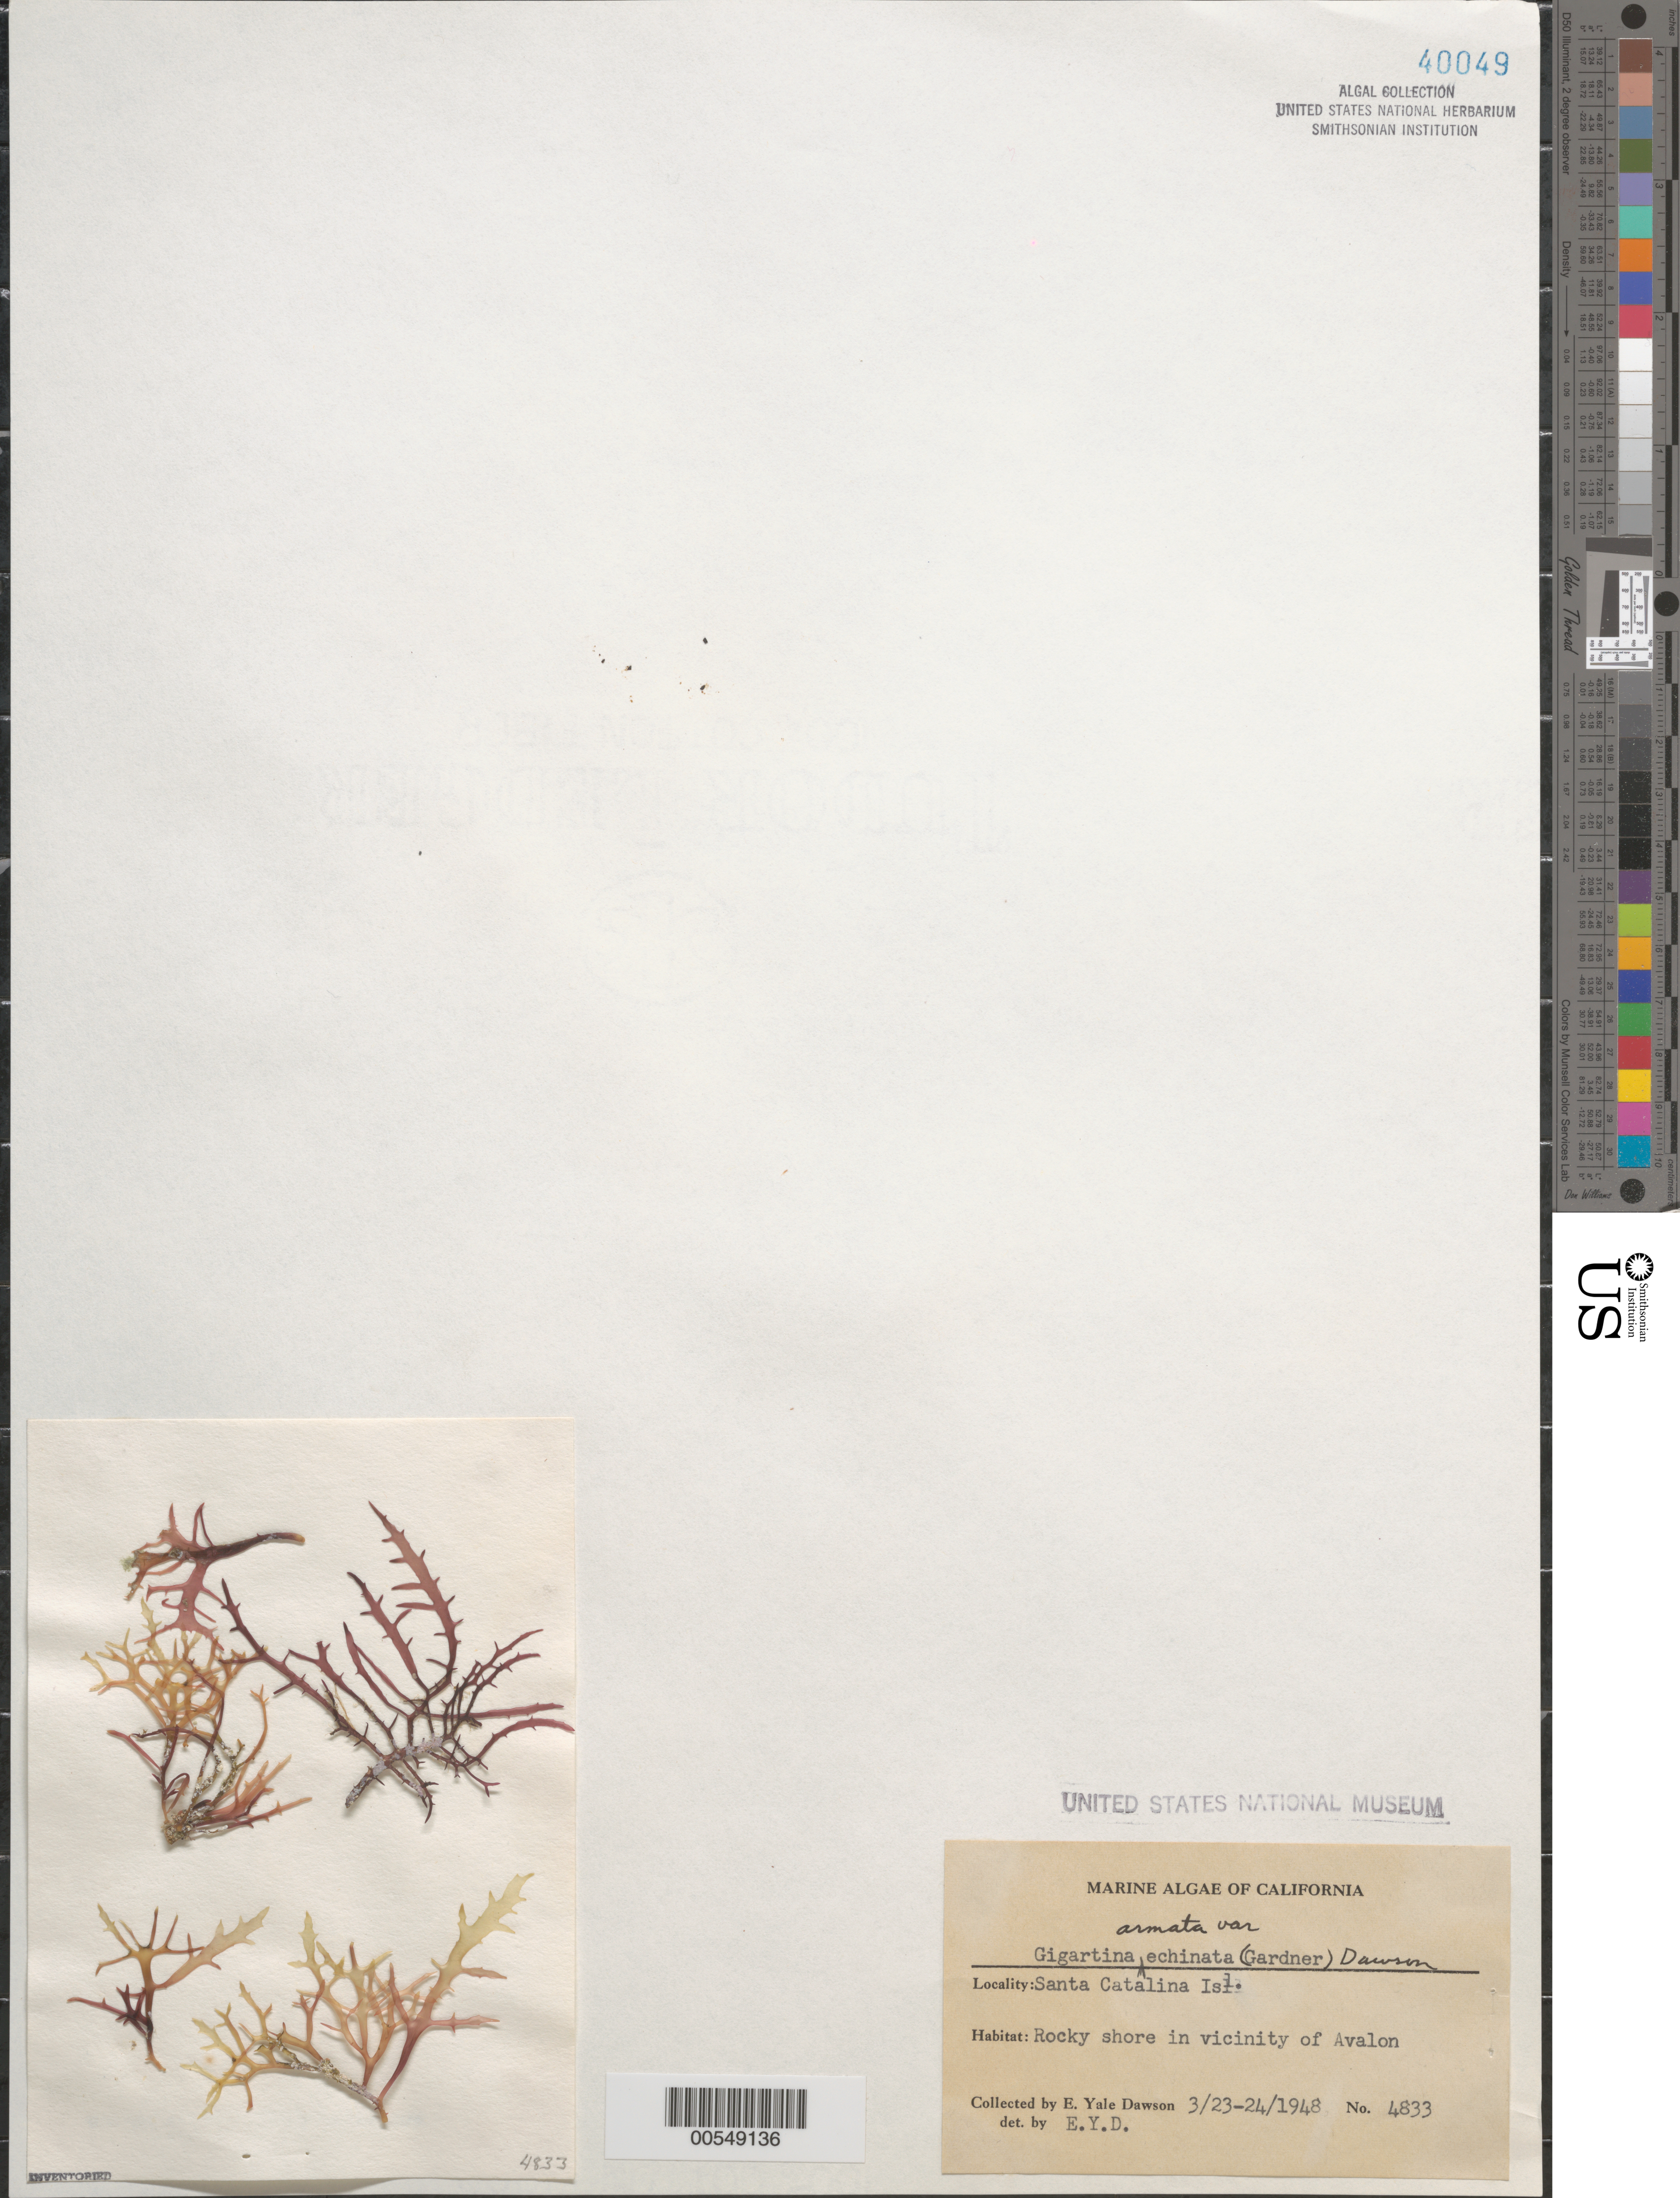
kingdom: Plantae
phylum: Rhodophyta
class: Florideophyceae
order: Gigartinales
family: Gigartinaceae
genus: Chondracanthus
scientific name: Chondracanthus spinosus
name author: (Kütz.) Guiry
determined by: Algae name updating Project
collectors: E. Y. Dawson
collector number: EYD 4833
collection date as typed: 23 Mar 1948 to 24 Mar 1948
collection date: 1948-03-23/1948-03-24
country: United States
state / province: California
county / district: Los Angeles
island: Santa Catalina Island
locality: Avalon area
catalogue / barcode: US 40049